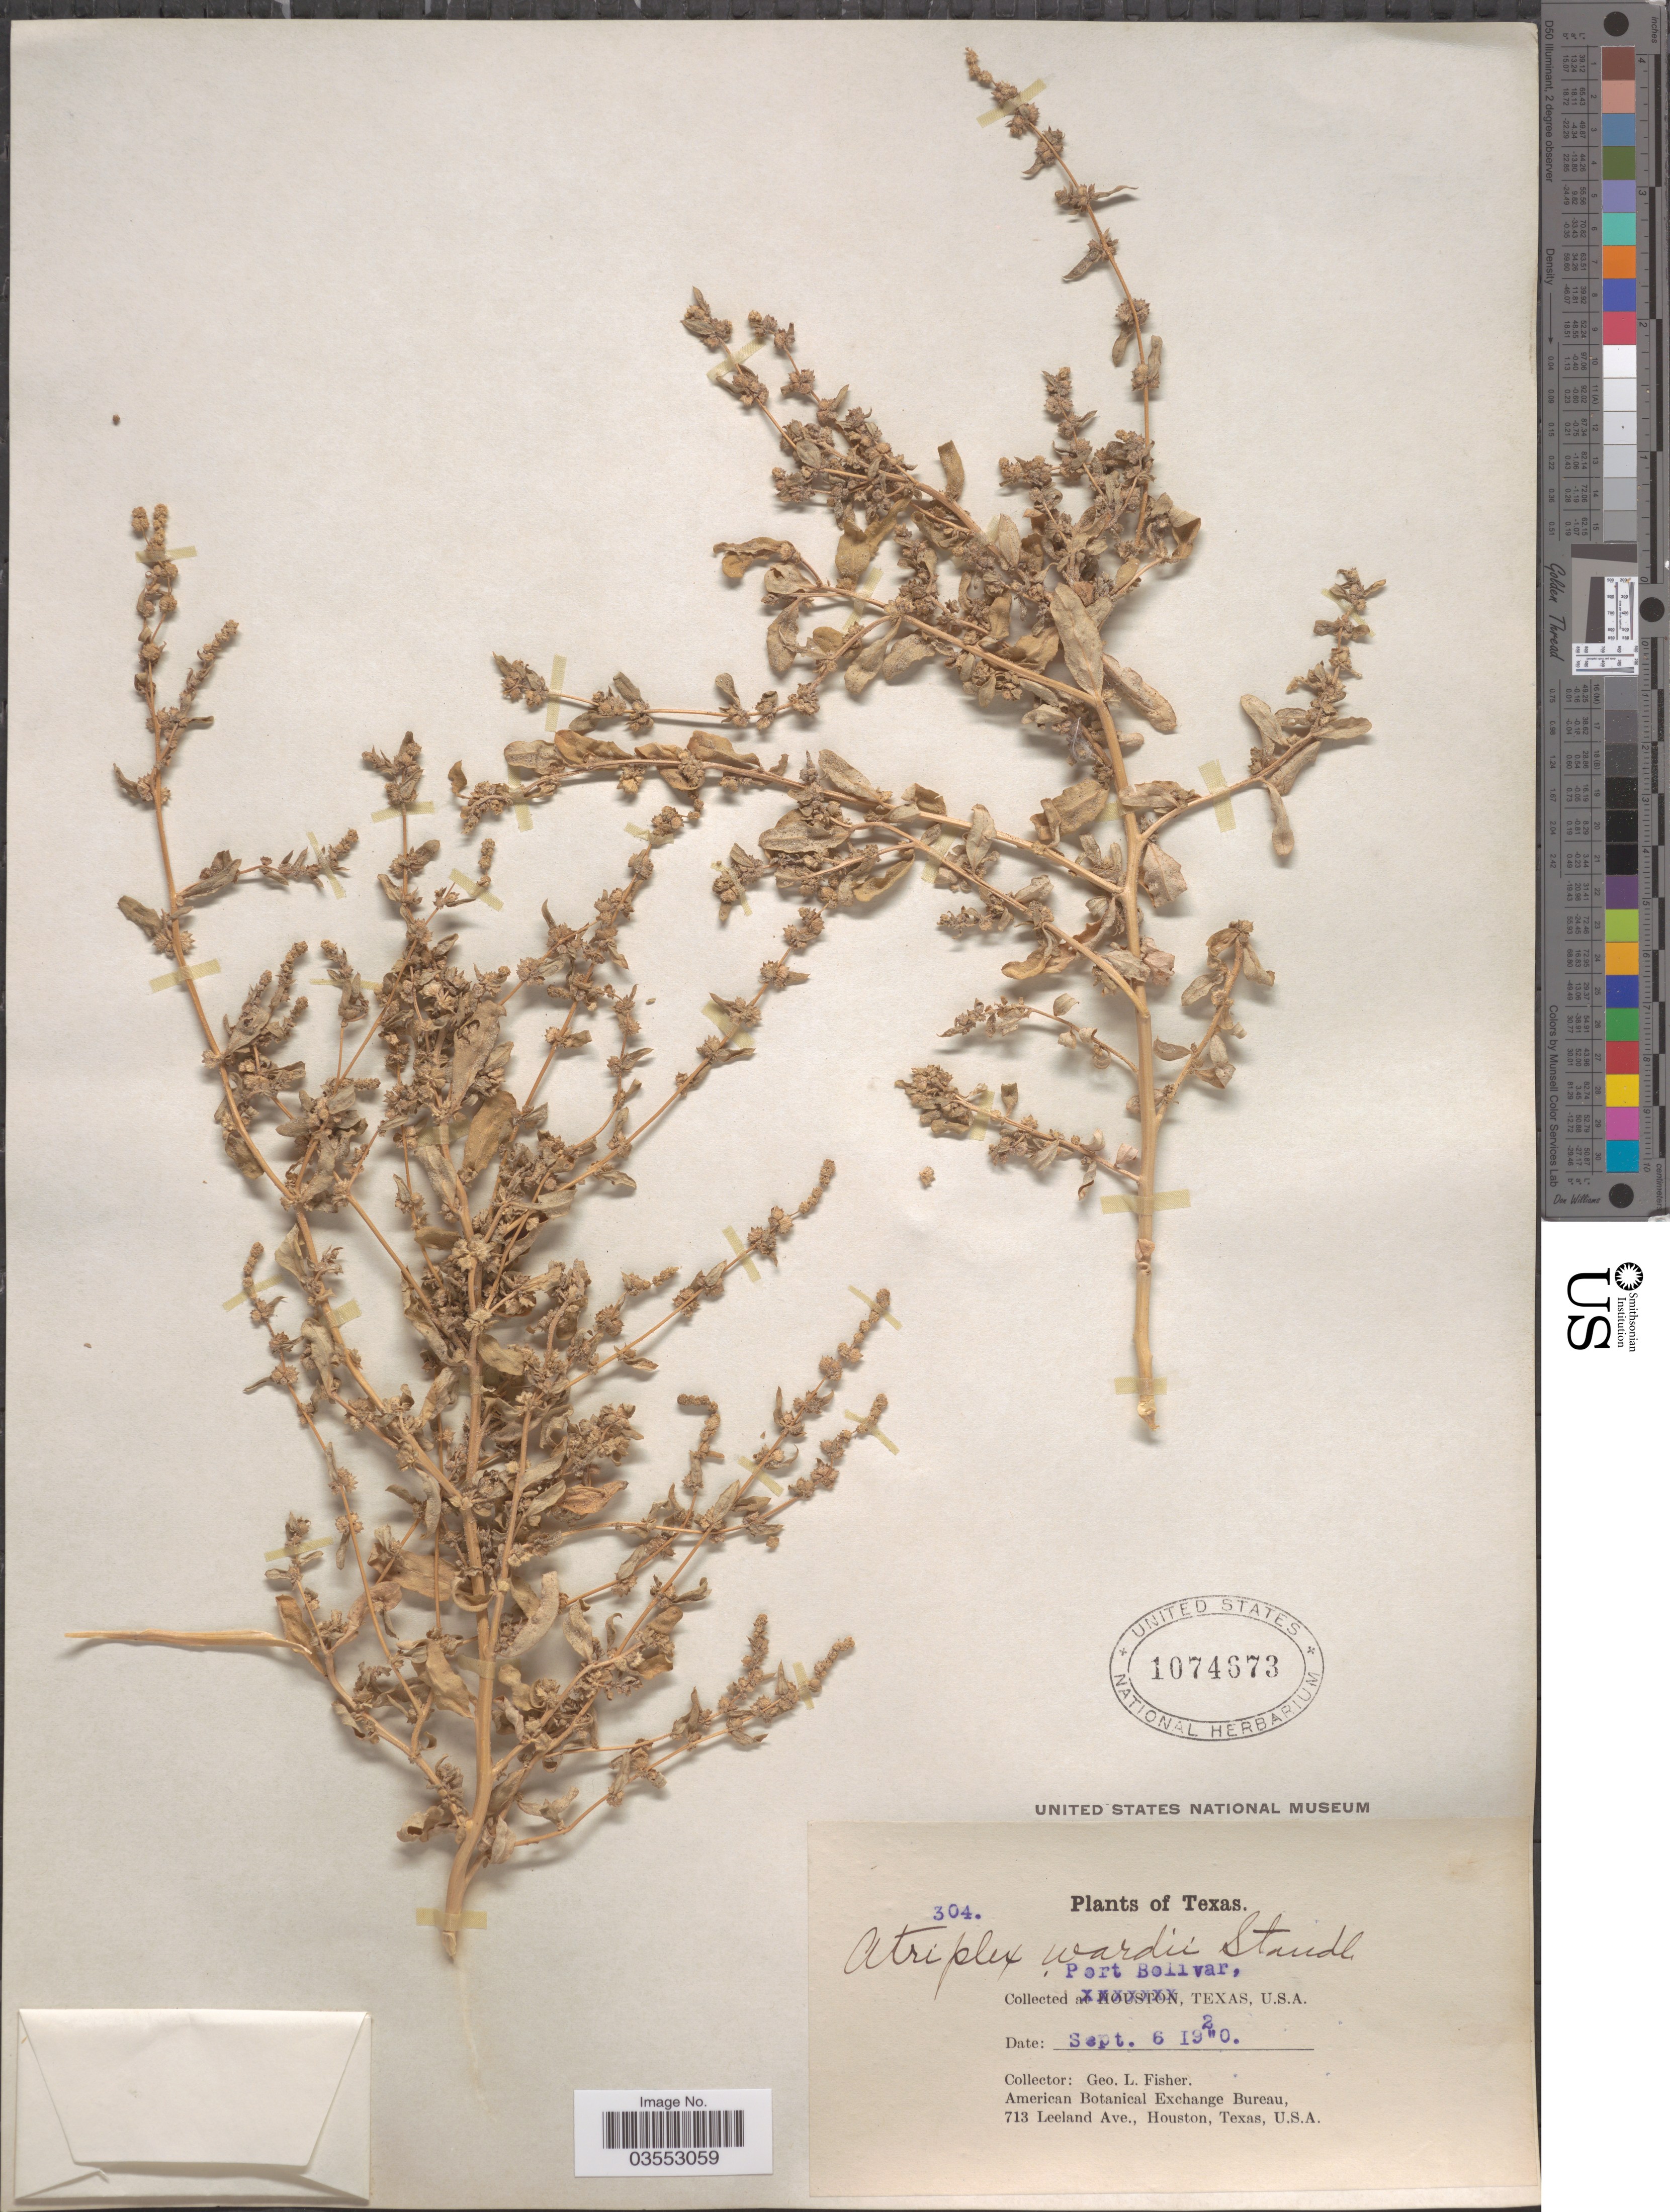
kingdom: Plantae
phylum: Tracheophyta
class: Magnoliopsida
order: Caryophyllales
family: Amaranthaceae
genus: Atriplex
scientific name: Atriplex wardii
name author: Standl.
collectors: G. L. Fisher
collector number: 304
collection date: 1920-09-06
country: United States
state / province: Texas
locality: Port Bolivar, U.S.A.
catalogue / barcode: US 1074673